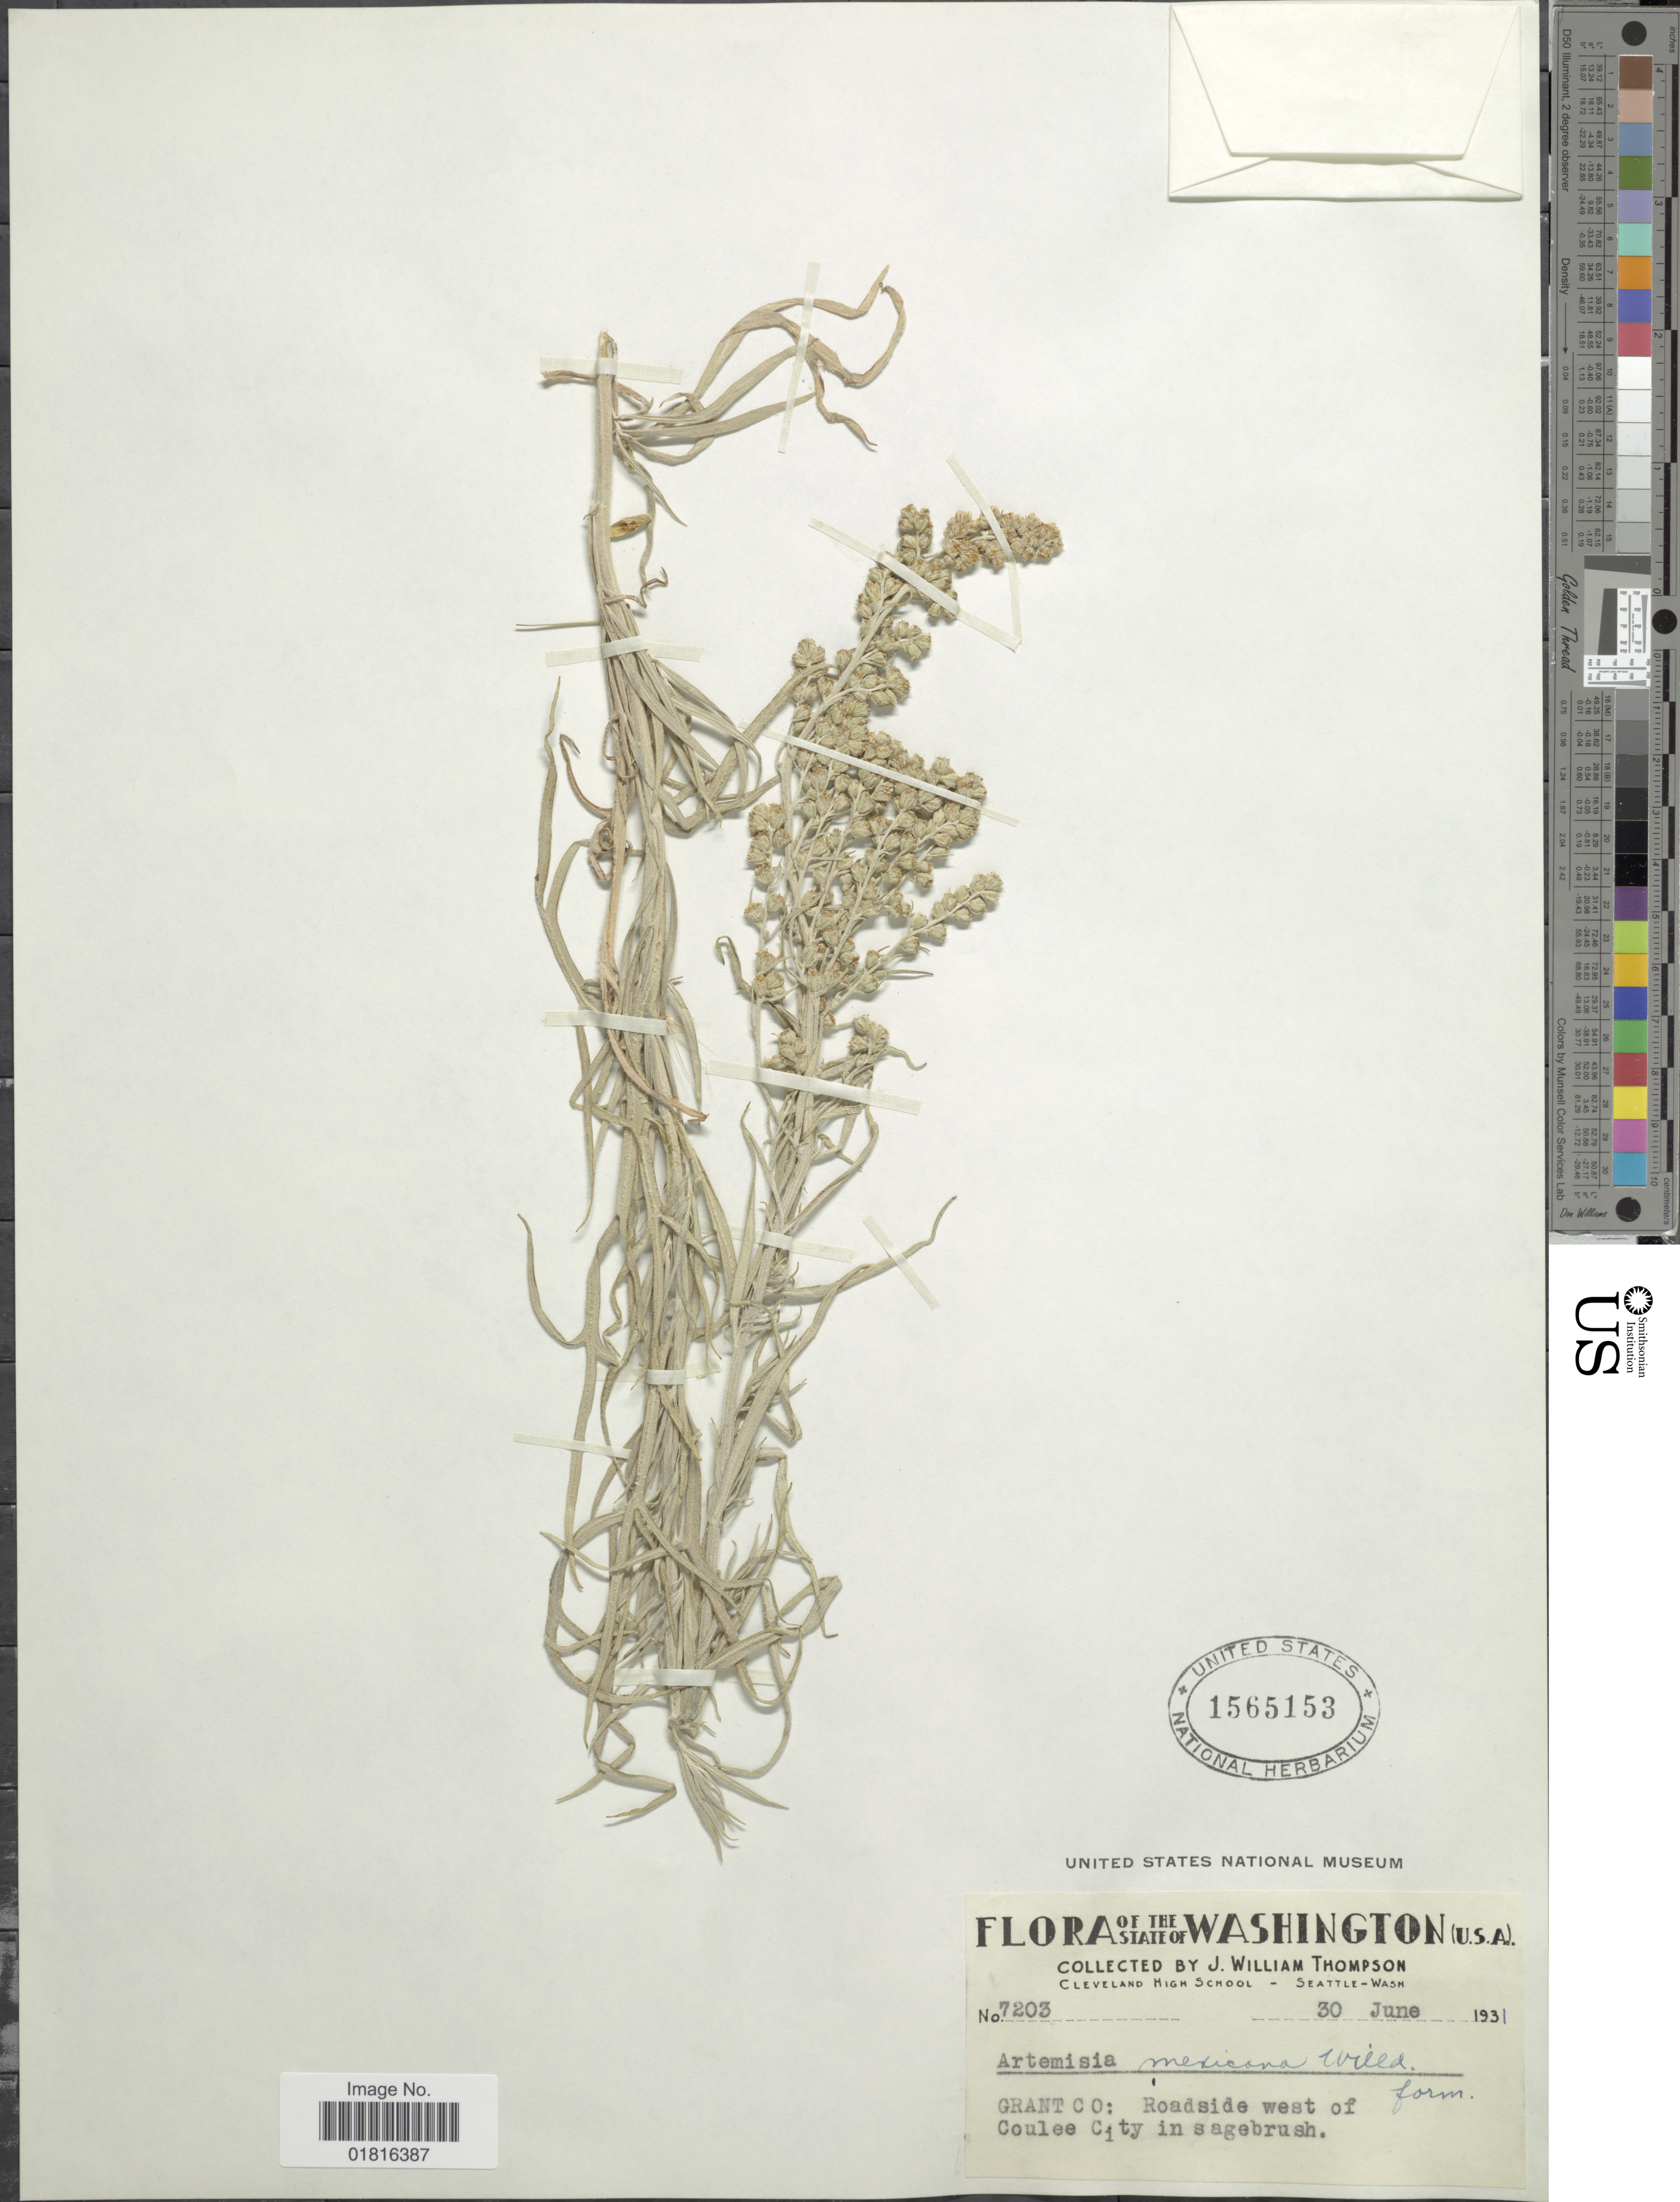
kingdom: Plantae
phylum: Tracheophyta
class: Magnoliopsida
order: Asterales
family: Asteraceae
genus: Artemisia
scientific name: Artemisia ludoviciana subsp. mexicana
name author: (Willd. ex Spreng.) D.D. Keck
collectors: J. W. Thompson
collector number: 7203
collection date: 1931-06-30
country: United States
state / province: Washington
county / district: Grant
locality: Grant Co: Roadside west of Coulee City in sagebrush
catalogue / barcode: US 1565153